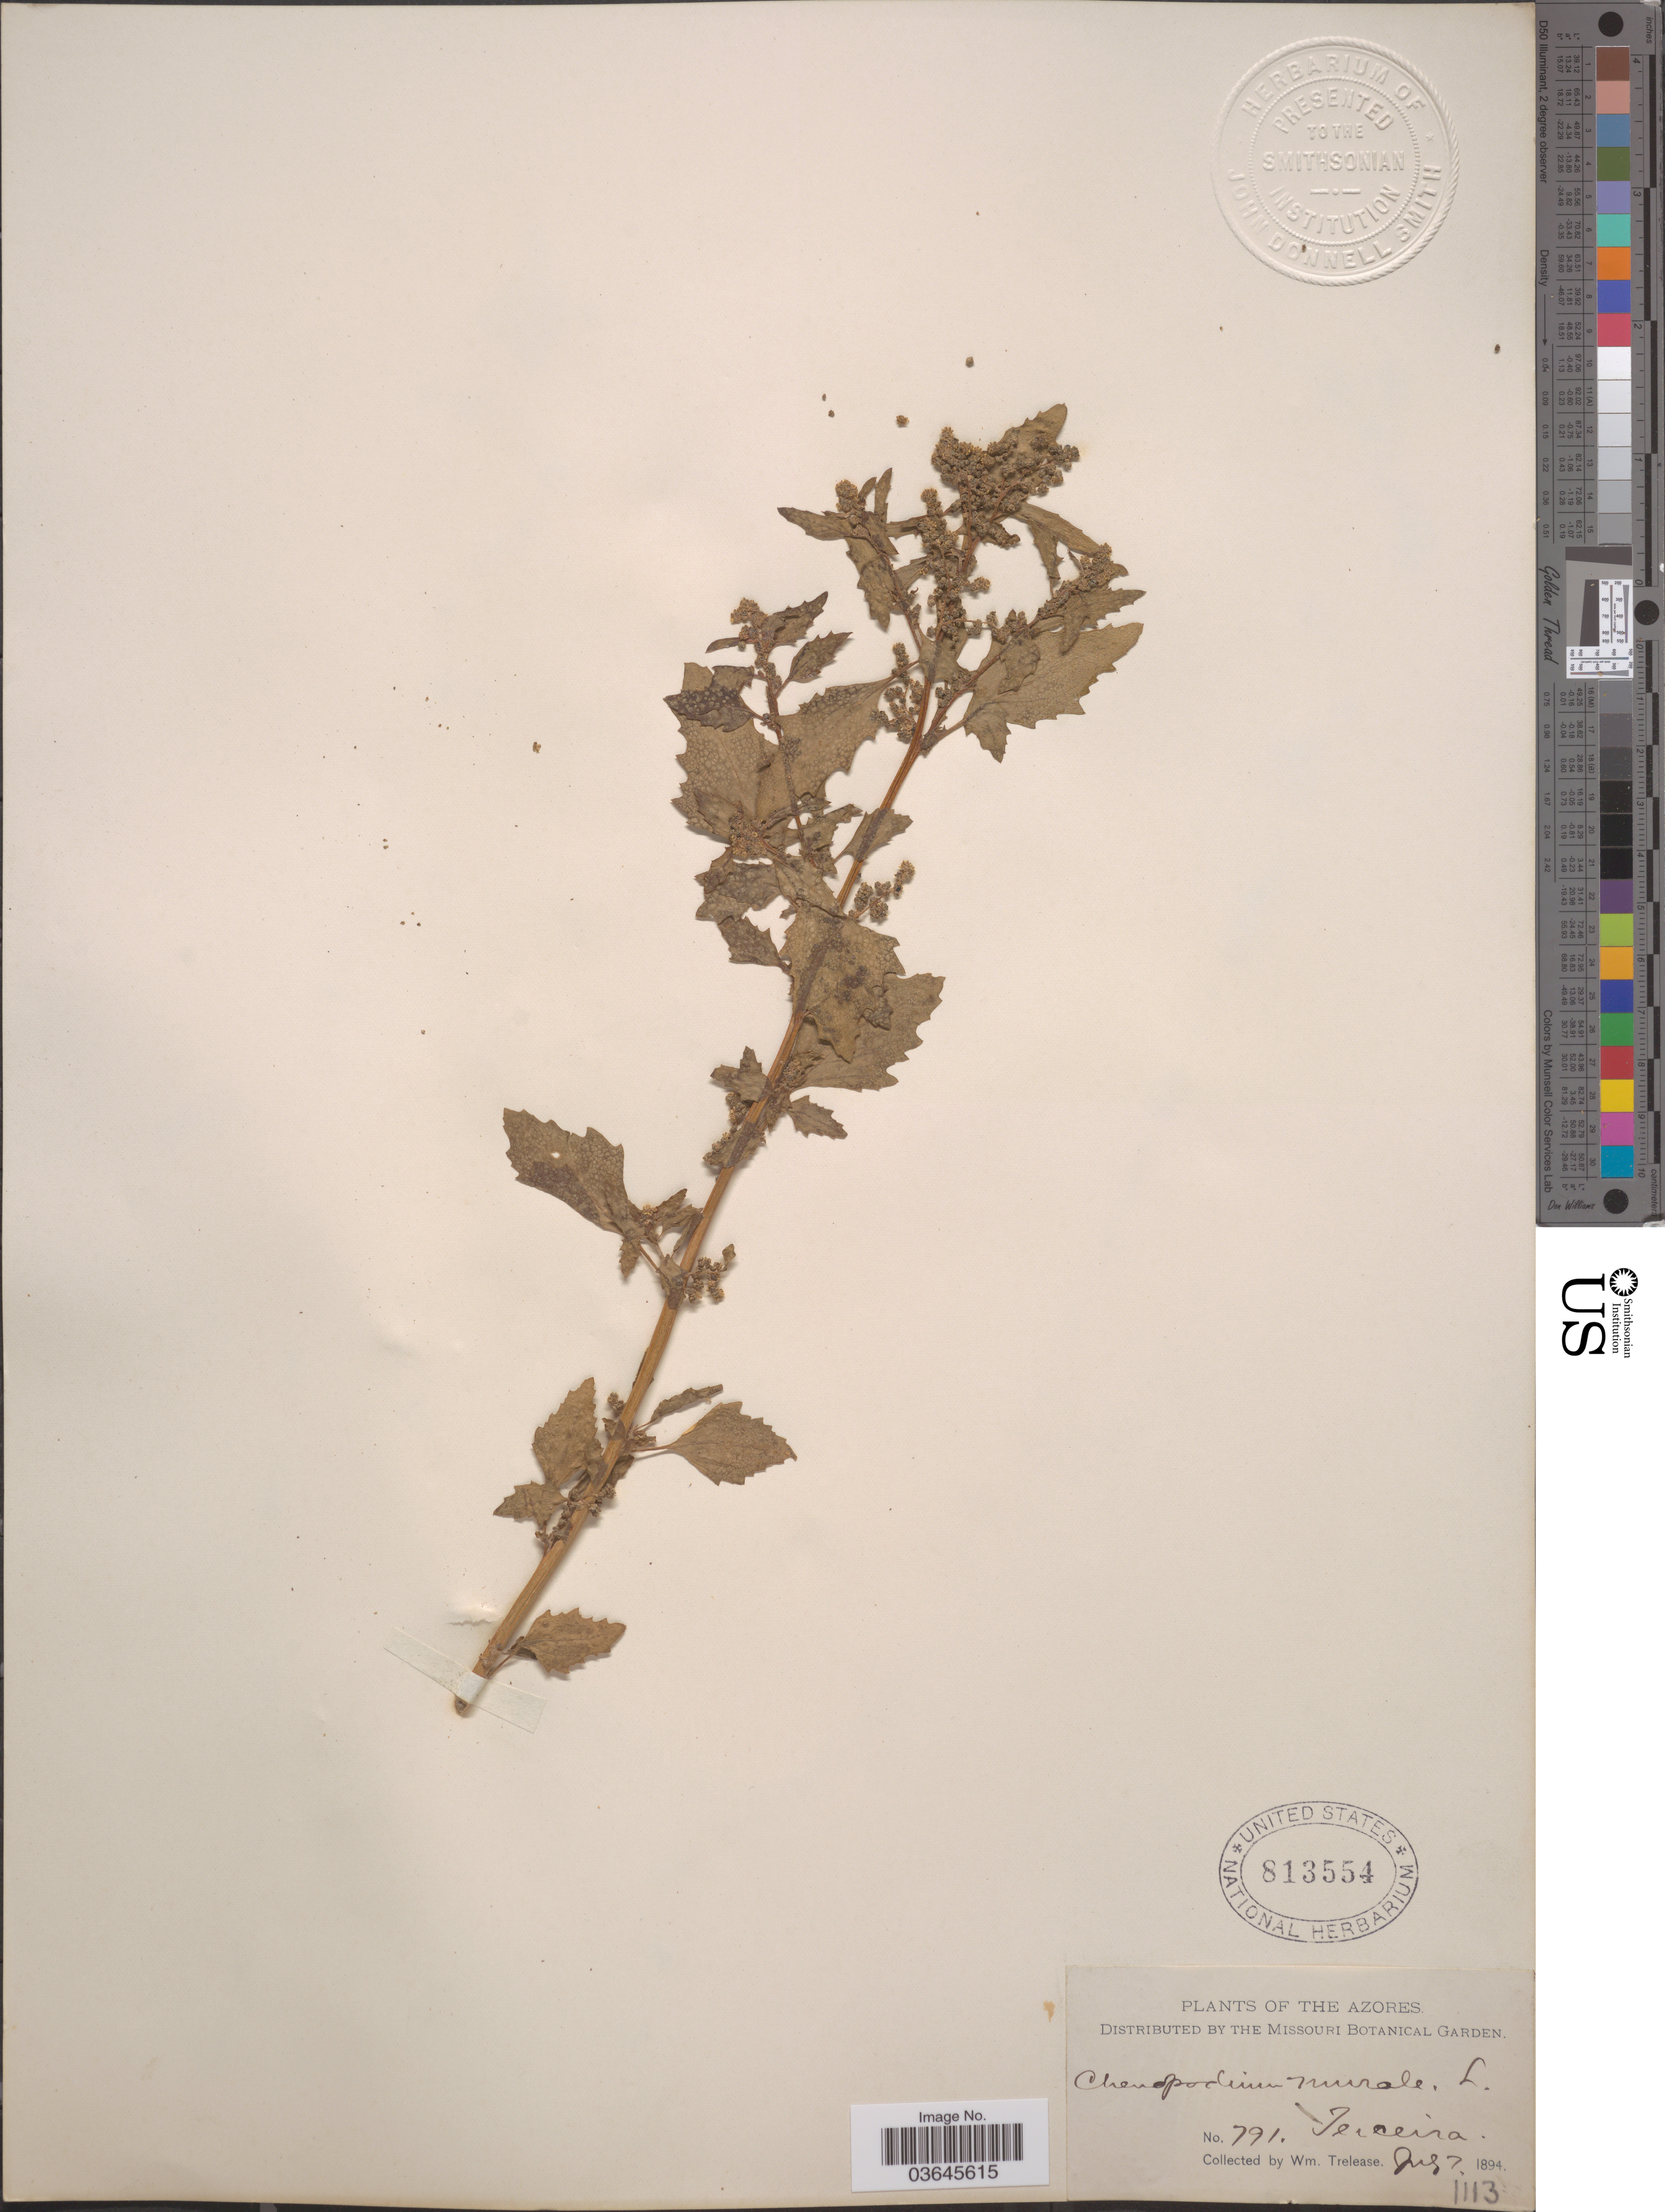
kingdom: Plantae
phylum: Tracheophyta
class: Magnoliopsida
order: Caryophyllales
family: Amaranthaceae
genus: Chenopodium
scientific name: Chenopodium murale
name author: L.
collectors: W. Trelease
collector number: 791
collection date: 1894-07-07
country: Portugal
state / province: Azores (Aut. Reg.)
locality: The Azores. Terceira.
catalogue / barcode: US 813554